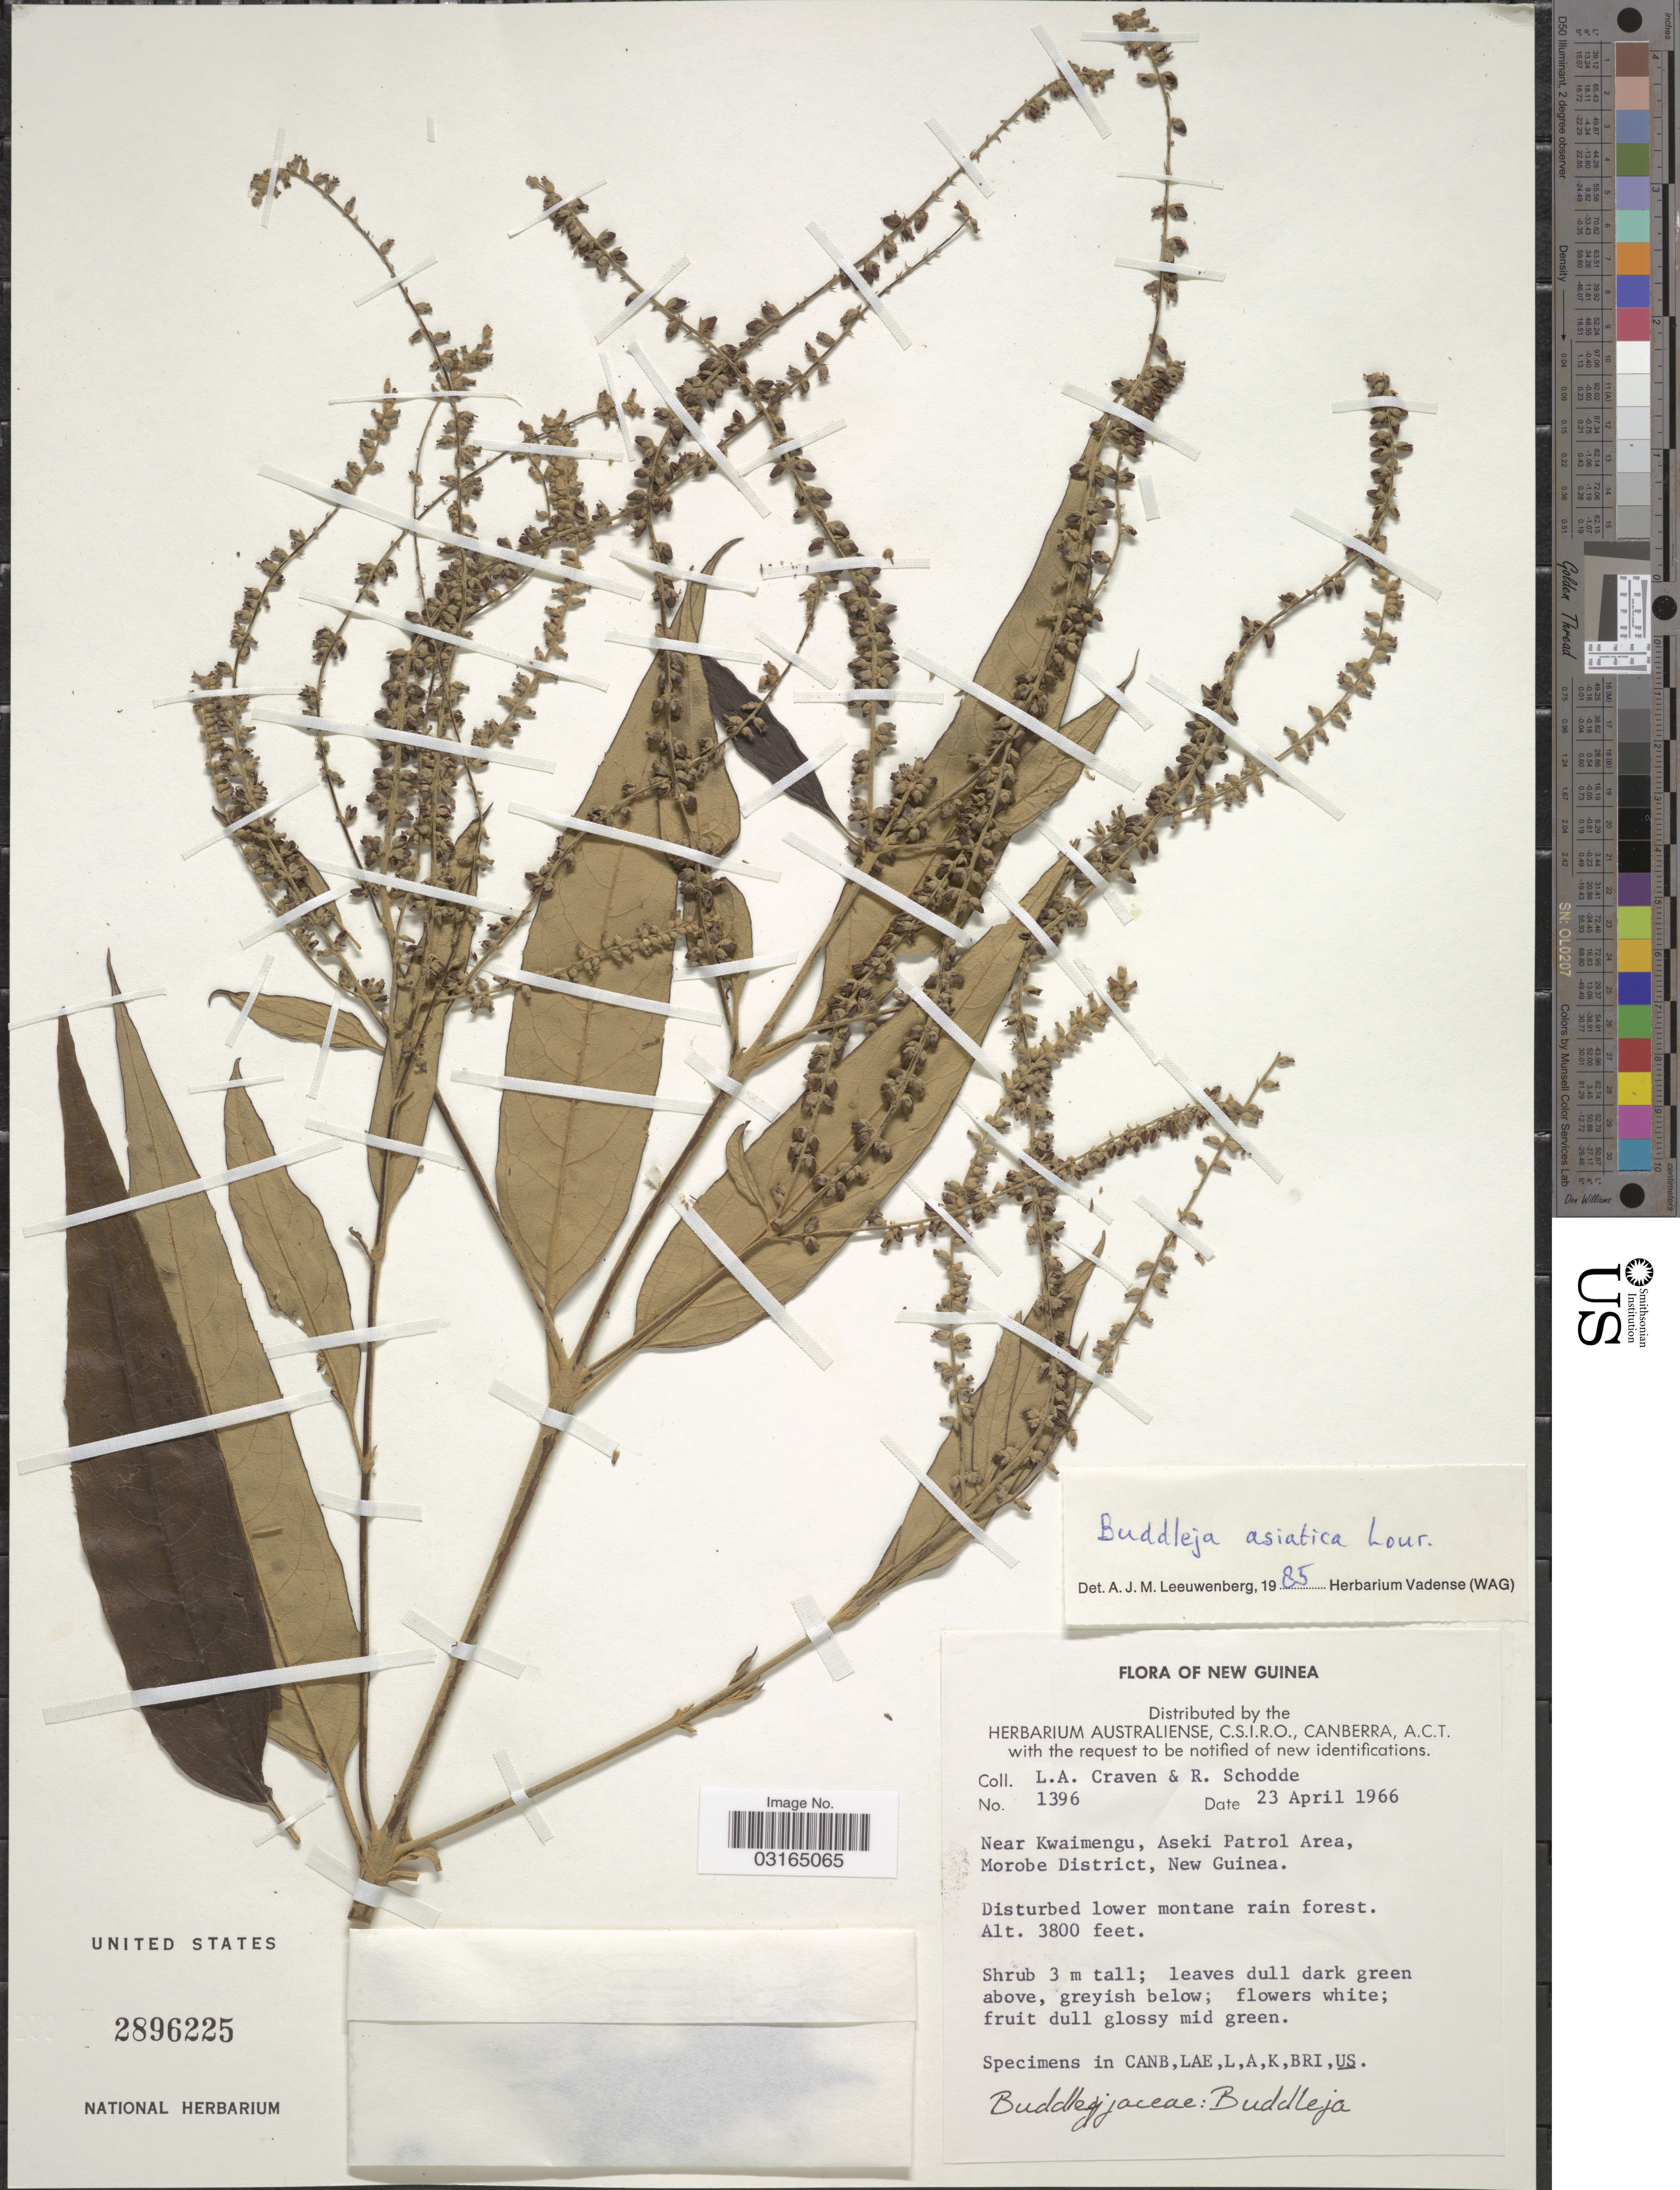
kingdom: Plantae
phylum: Tracheophyta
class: Magnoliopsida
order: Lamiales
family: Scrophulariaceae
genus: Buddleja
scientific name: Buddleja asiatica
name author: Lour.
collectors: L. A. Craven & R. Schodde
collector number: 1396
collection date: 1966-04-23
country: Papua New Guinea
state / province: Morobe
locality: New Guinea. Near Kwaimengu, Aseki Patrol Area.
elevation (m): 1158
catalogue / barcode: US 2896225